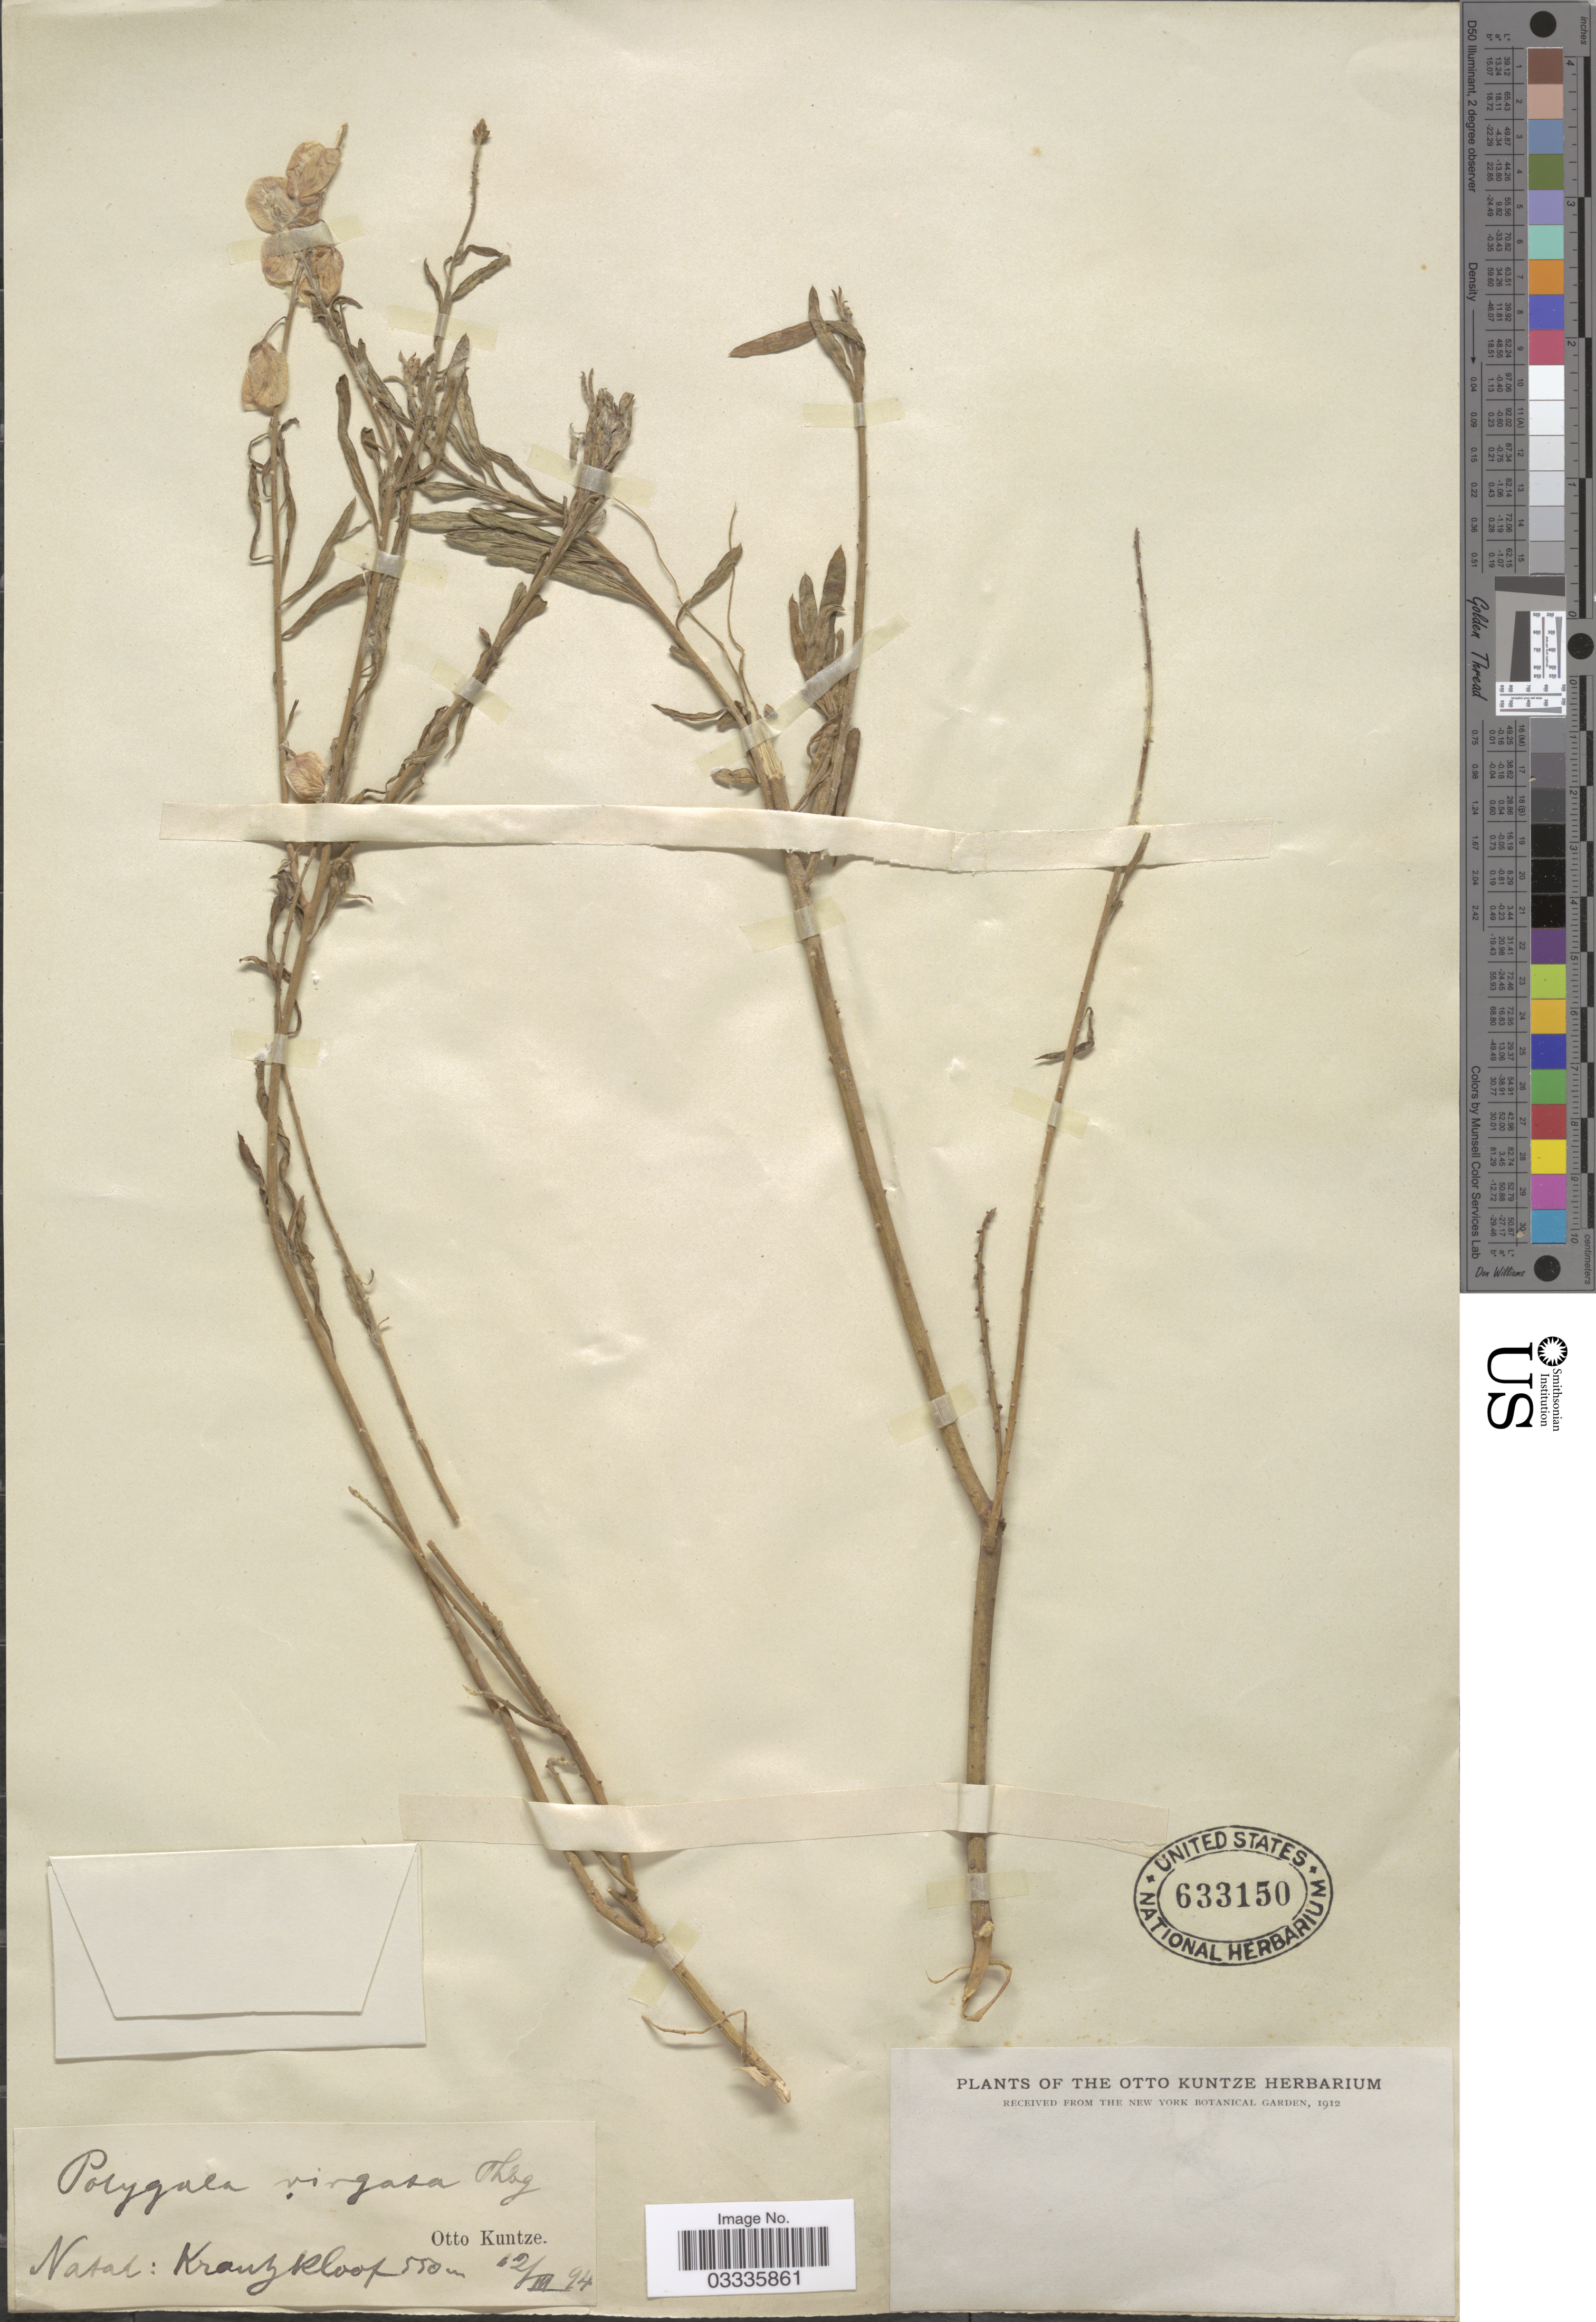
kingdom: Plantae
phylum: Tracheophyta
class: Magnoliopsida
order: Fabales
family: Polygalaceae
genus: Polygala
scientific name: Polygala virgata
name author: Thunb.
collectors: C.E.O. Kuntze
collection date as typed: Transcribed d/m/y: 12/3/94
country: South Africa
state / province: KwaZulu-Natal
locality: Natal: Krau [illegible text]kloof.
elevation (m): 550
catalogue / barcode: US 633150